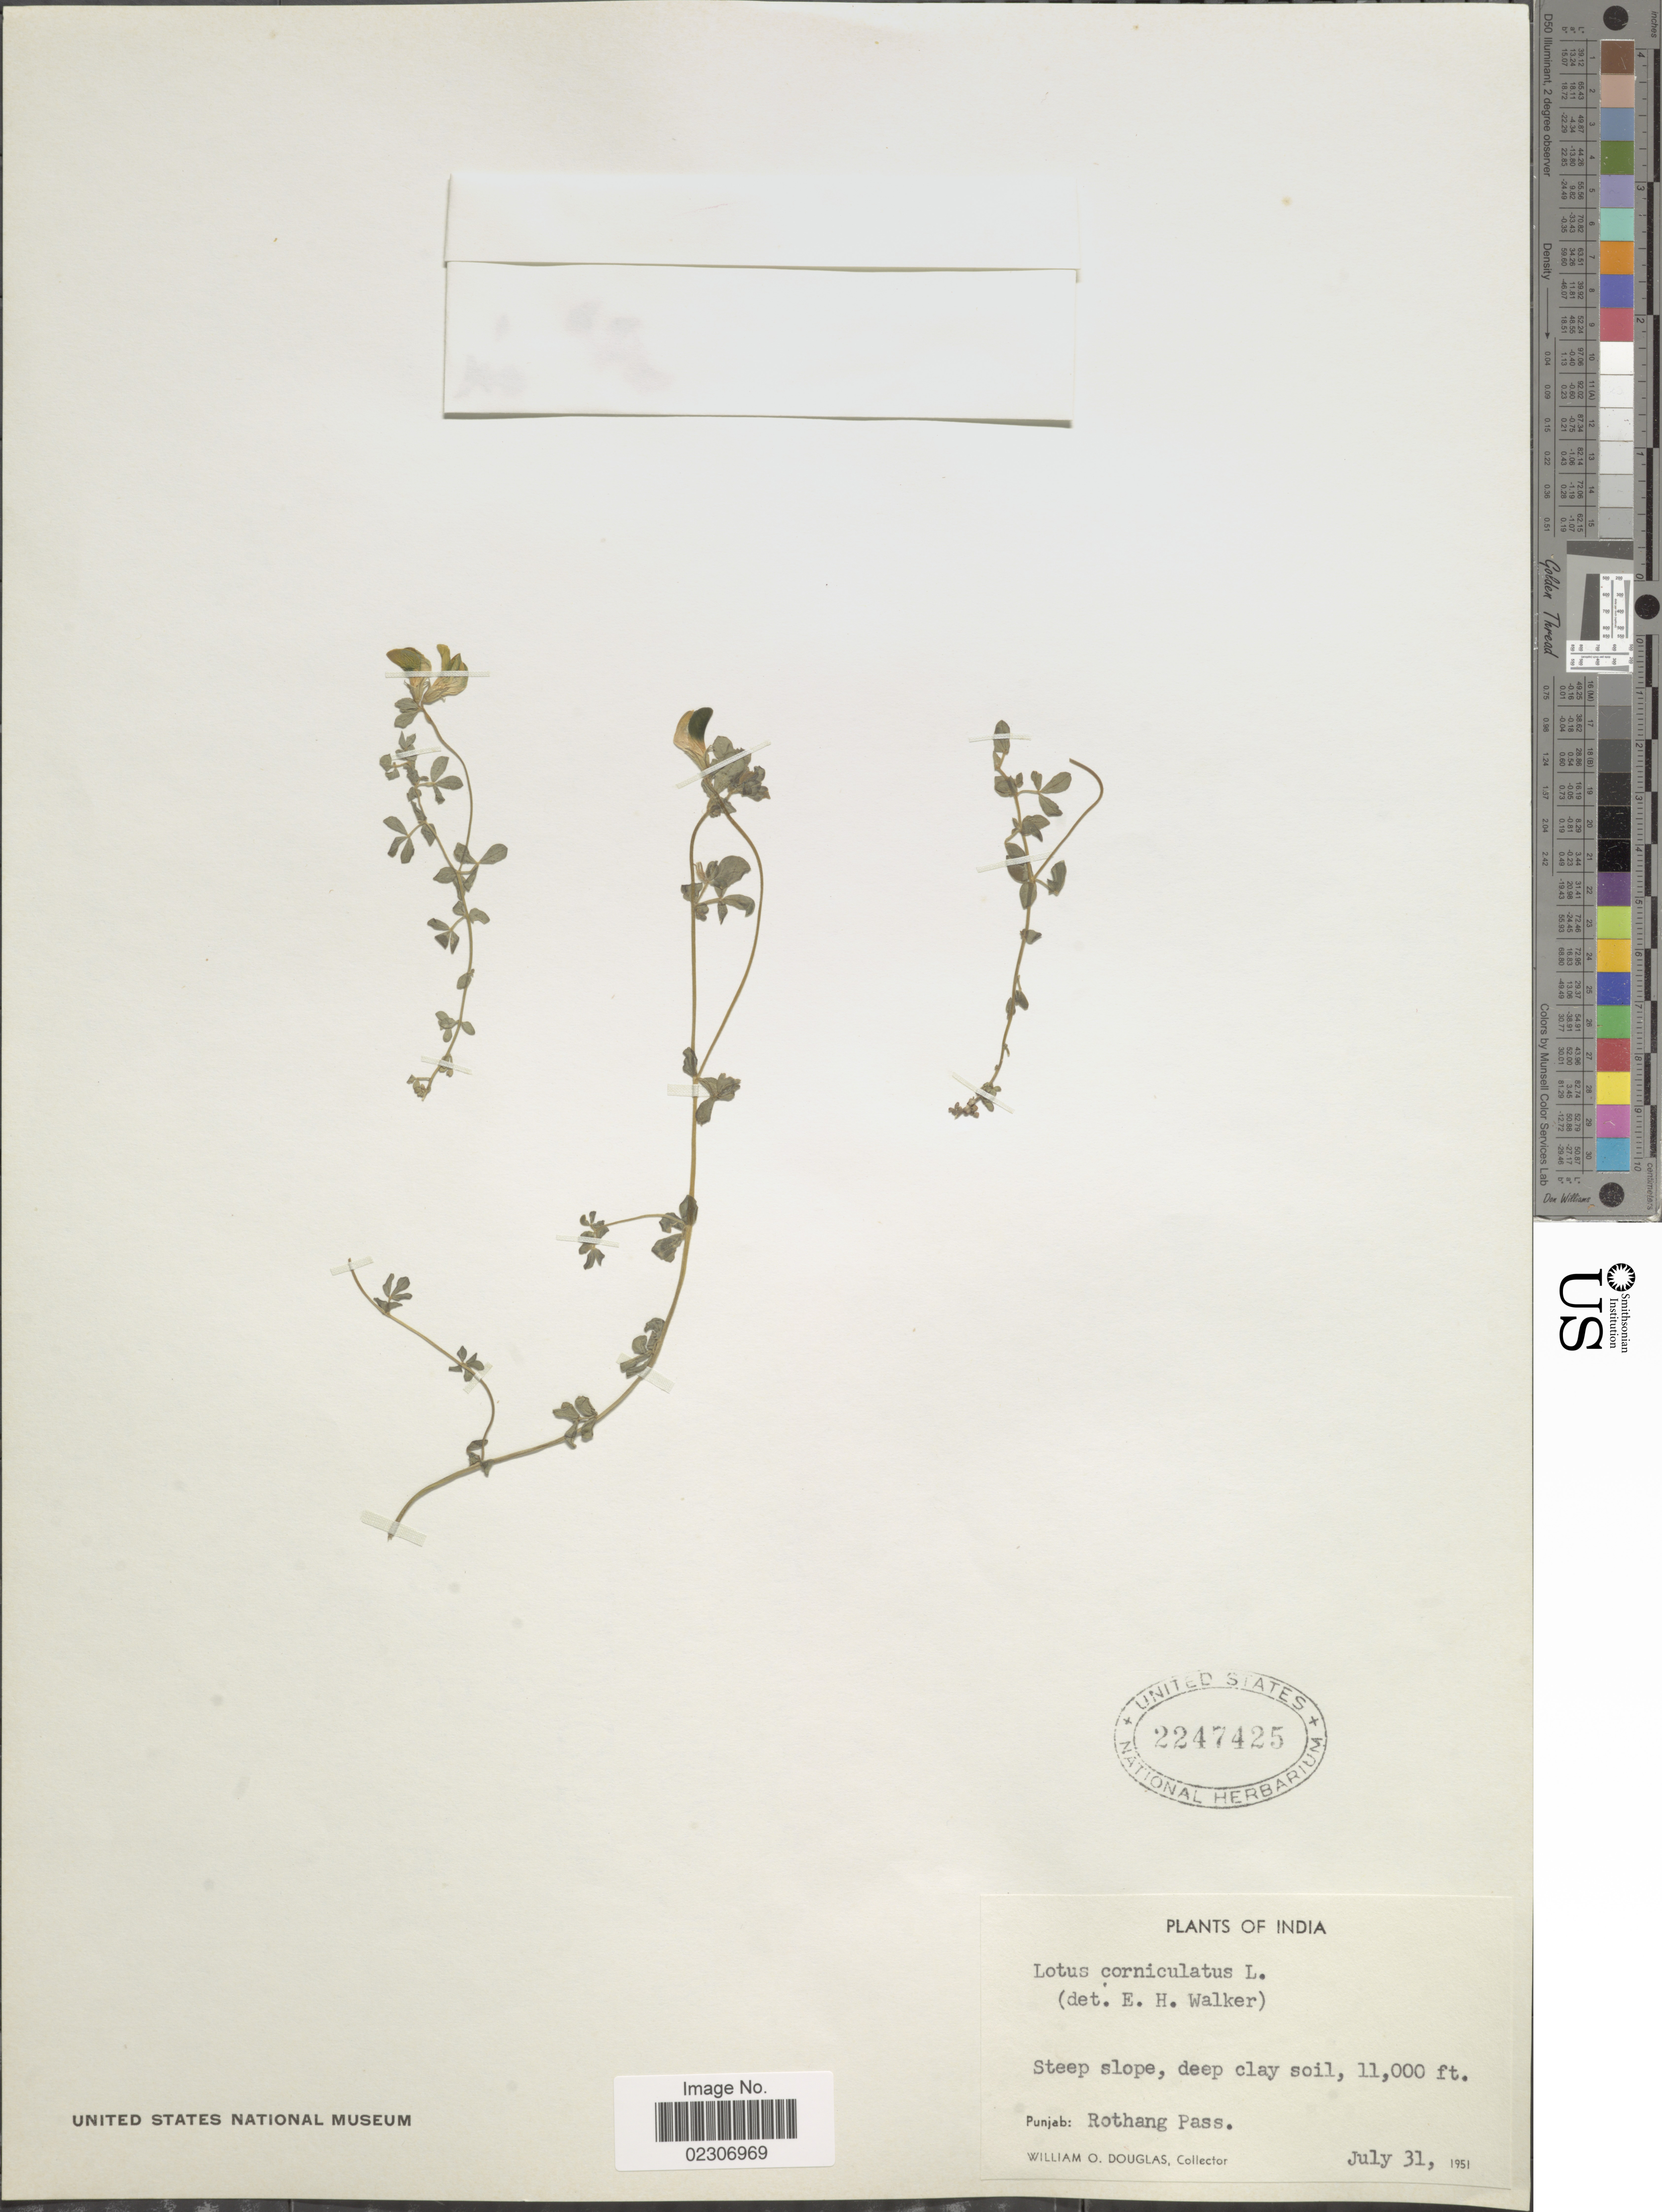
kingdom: Plantae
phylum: Tracheophyta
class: Magnoliopsida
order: Fabales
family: Fabaceae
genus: Lotus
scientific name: Lotus corniculatus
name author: L.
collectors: W. Douglas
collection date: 1951-07-31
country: India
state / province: Punjab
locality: Steep slope, deep clay soil, Rothang Pass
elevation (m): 3353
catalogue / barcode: US 2247425